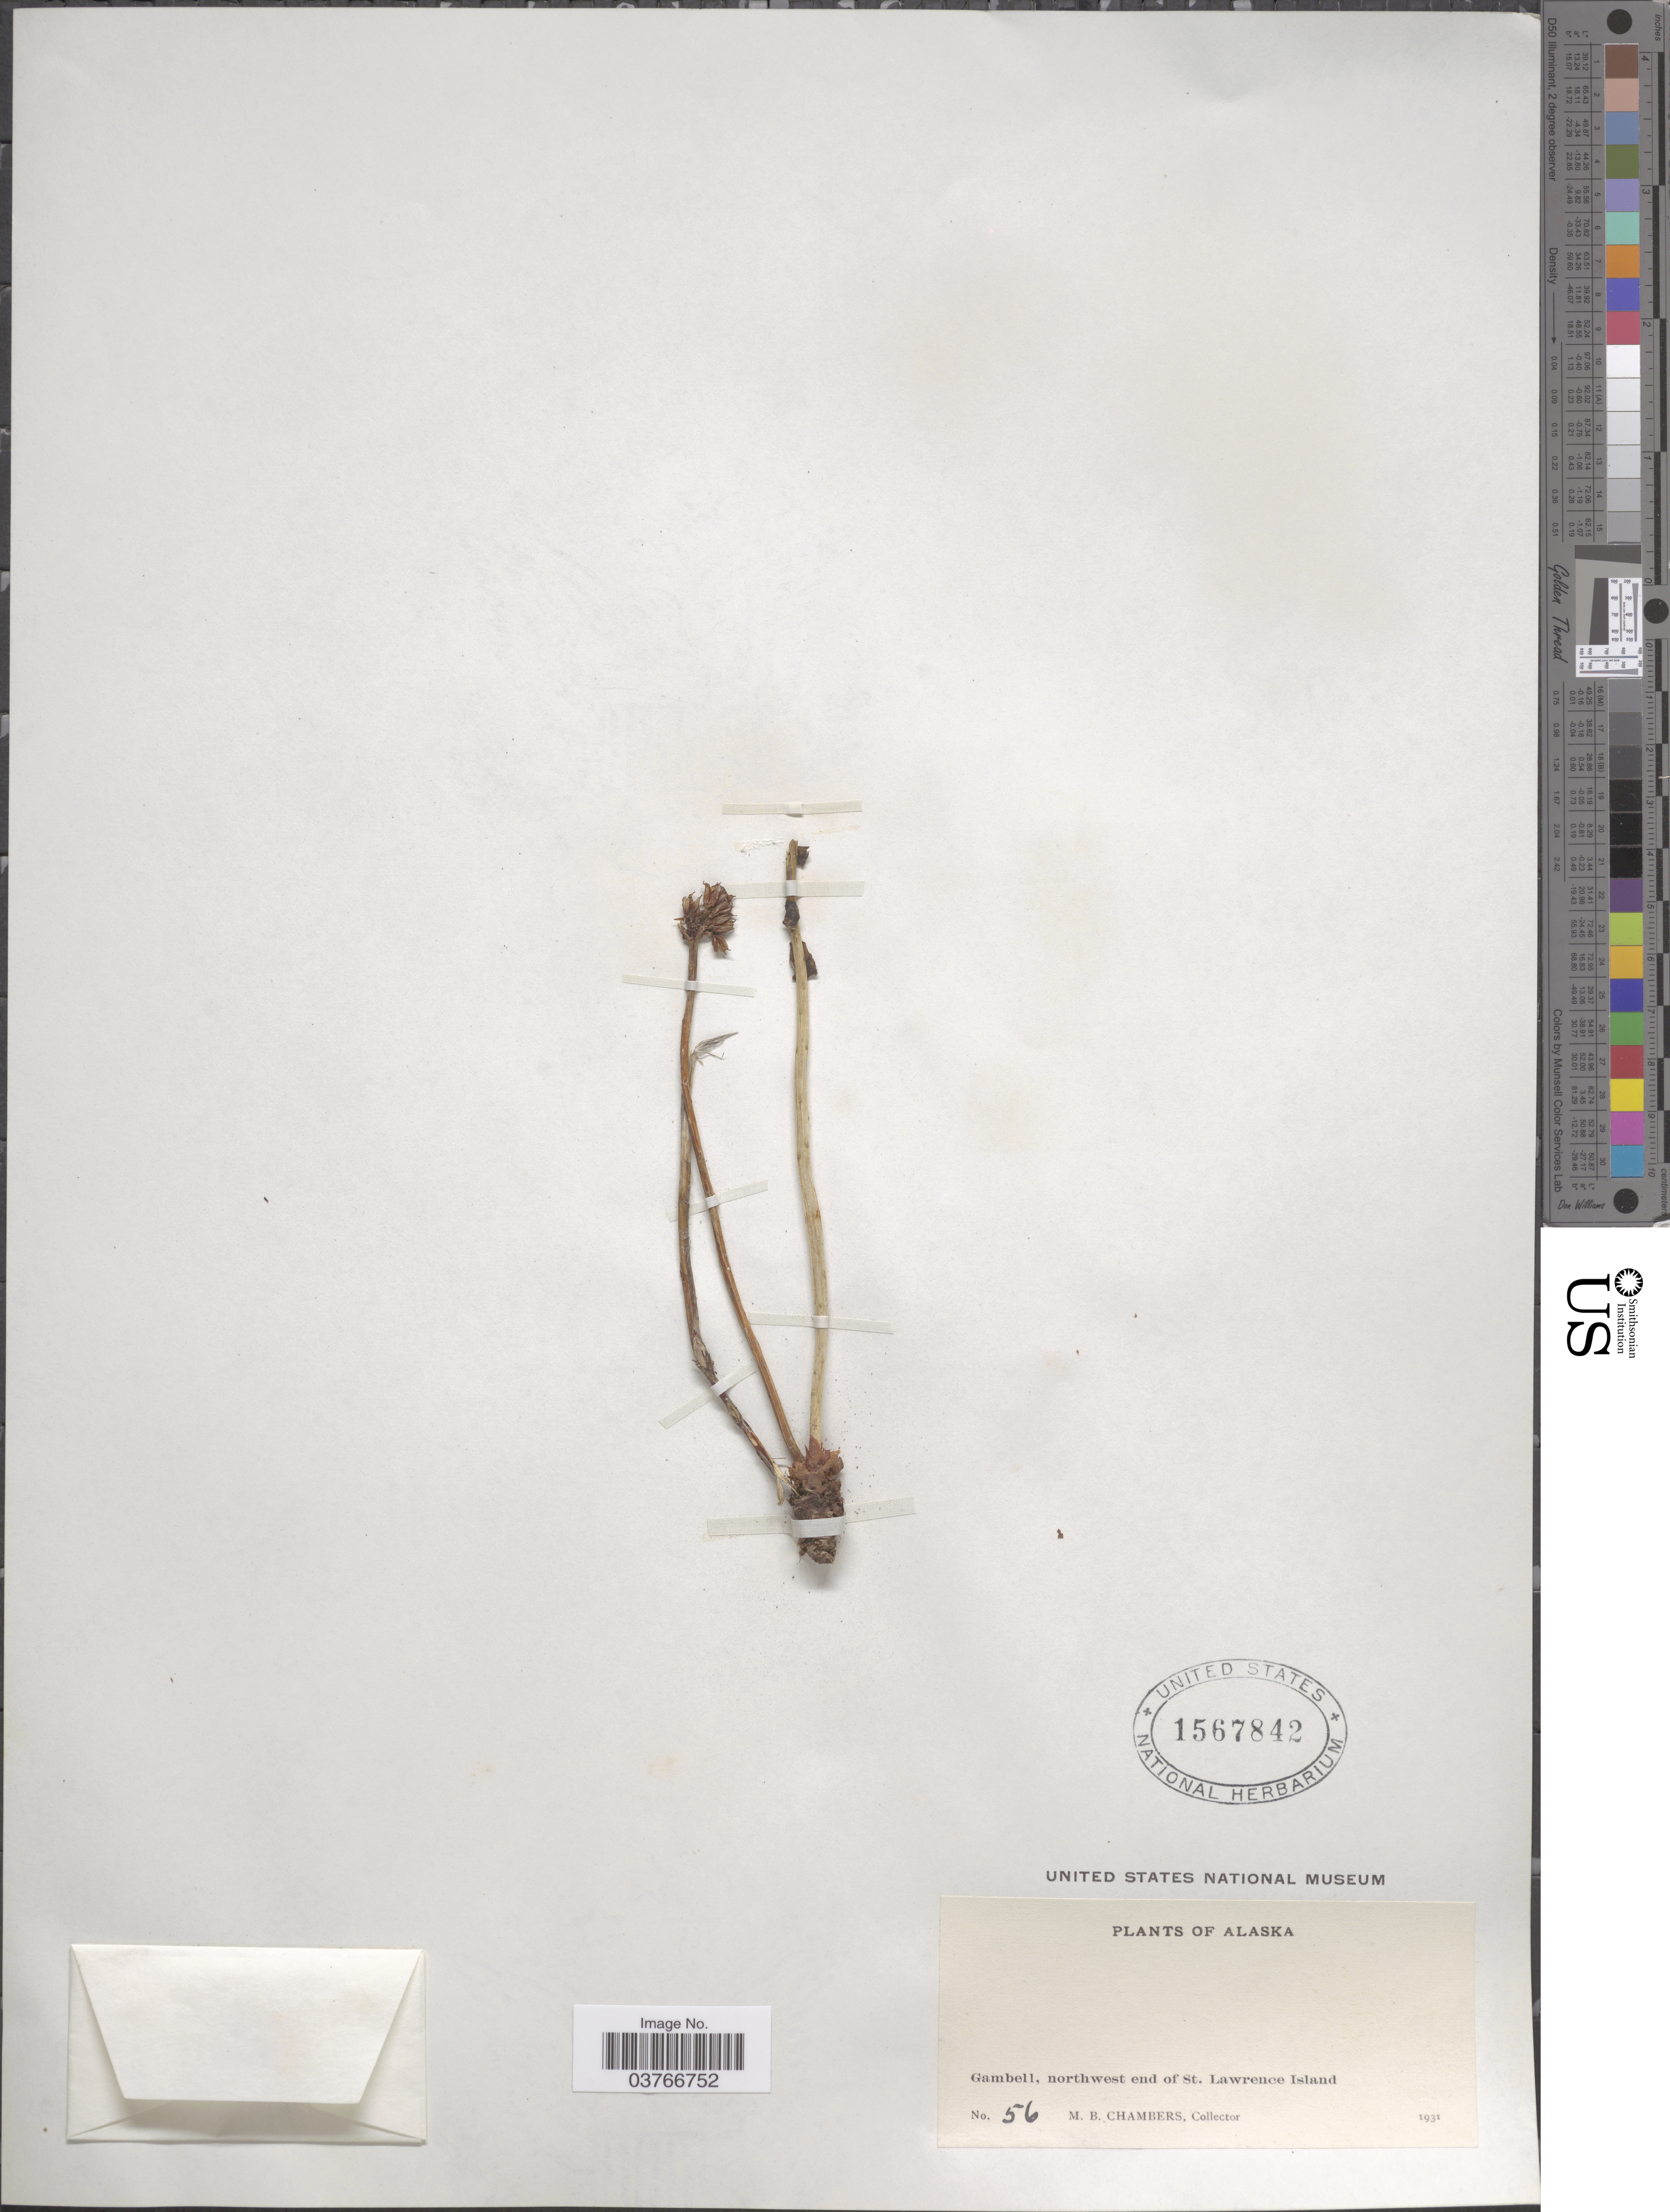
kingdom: Plantae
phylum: Tracheophyta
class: Magnoliopsida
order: Saxifragales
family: Crassulaceae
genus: Sedum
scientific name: Sedum sp.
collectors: M. Chambers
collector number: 56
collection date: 1931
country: United States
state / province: Alaska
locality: Gambell, northwest end of St. Lawrence Island.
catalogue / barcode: US 1567842